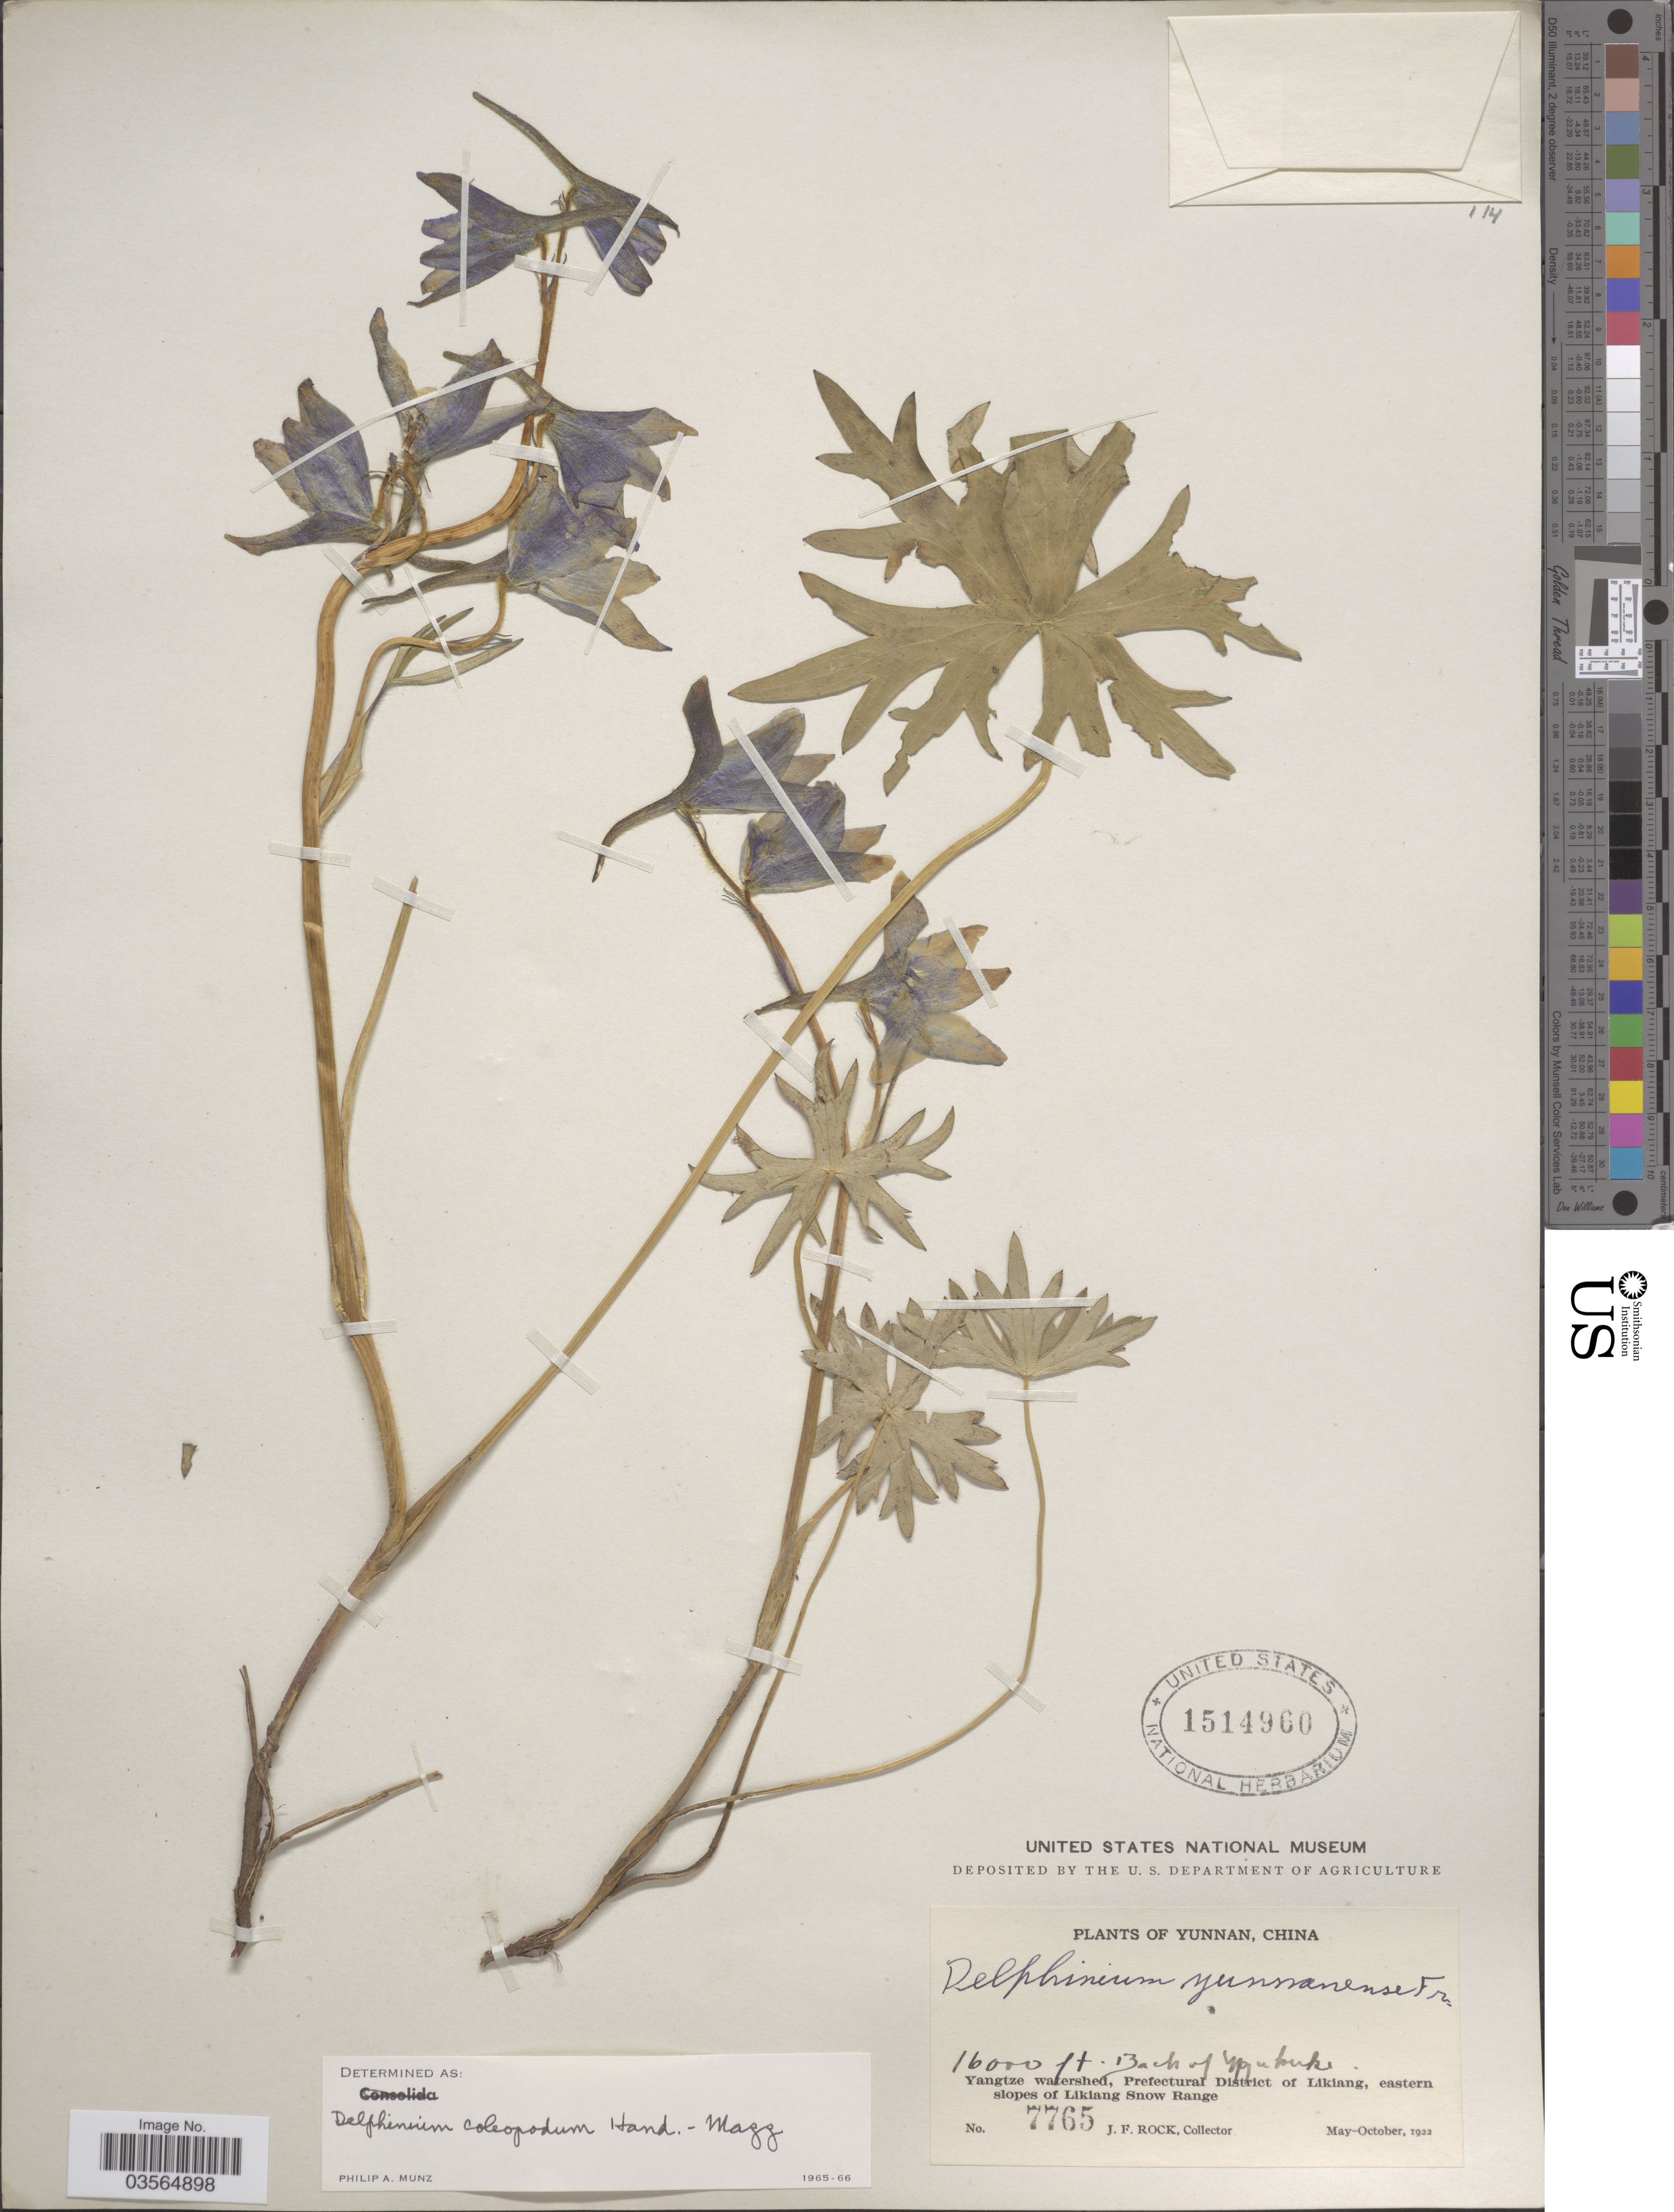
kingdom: Plantae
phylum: Tracheophyta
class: Magnoliopsida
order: Ranunculales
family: Ranunculaceae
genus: Delphinium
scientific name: Delphinium coleopodum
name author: Hand.-Mazz.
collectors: J. Rock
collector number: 7765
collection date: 1922-05/1922-10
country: China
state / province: Yunnan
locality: Back of Nguluke. Yangtze watershed, Prefectural District of Likiang, eastern slopes of Likiang Snow Range.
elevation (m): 4877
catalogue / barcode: US 1514960